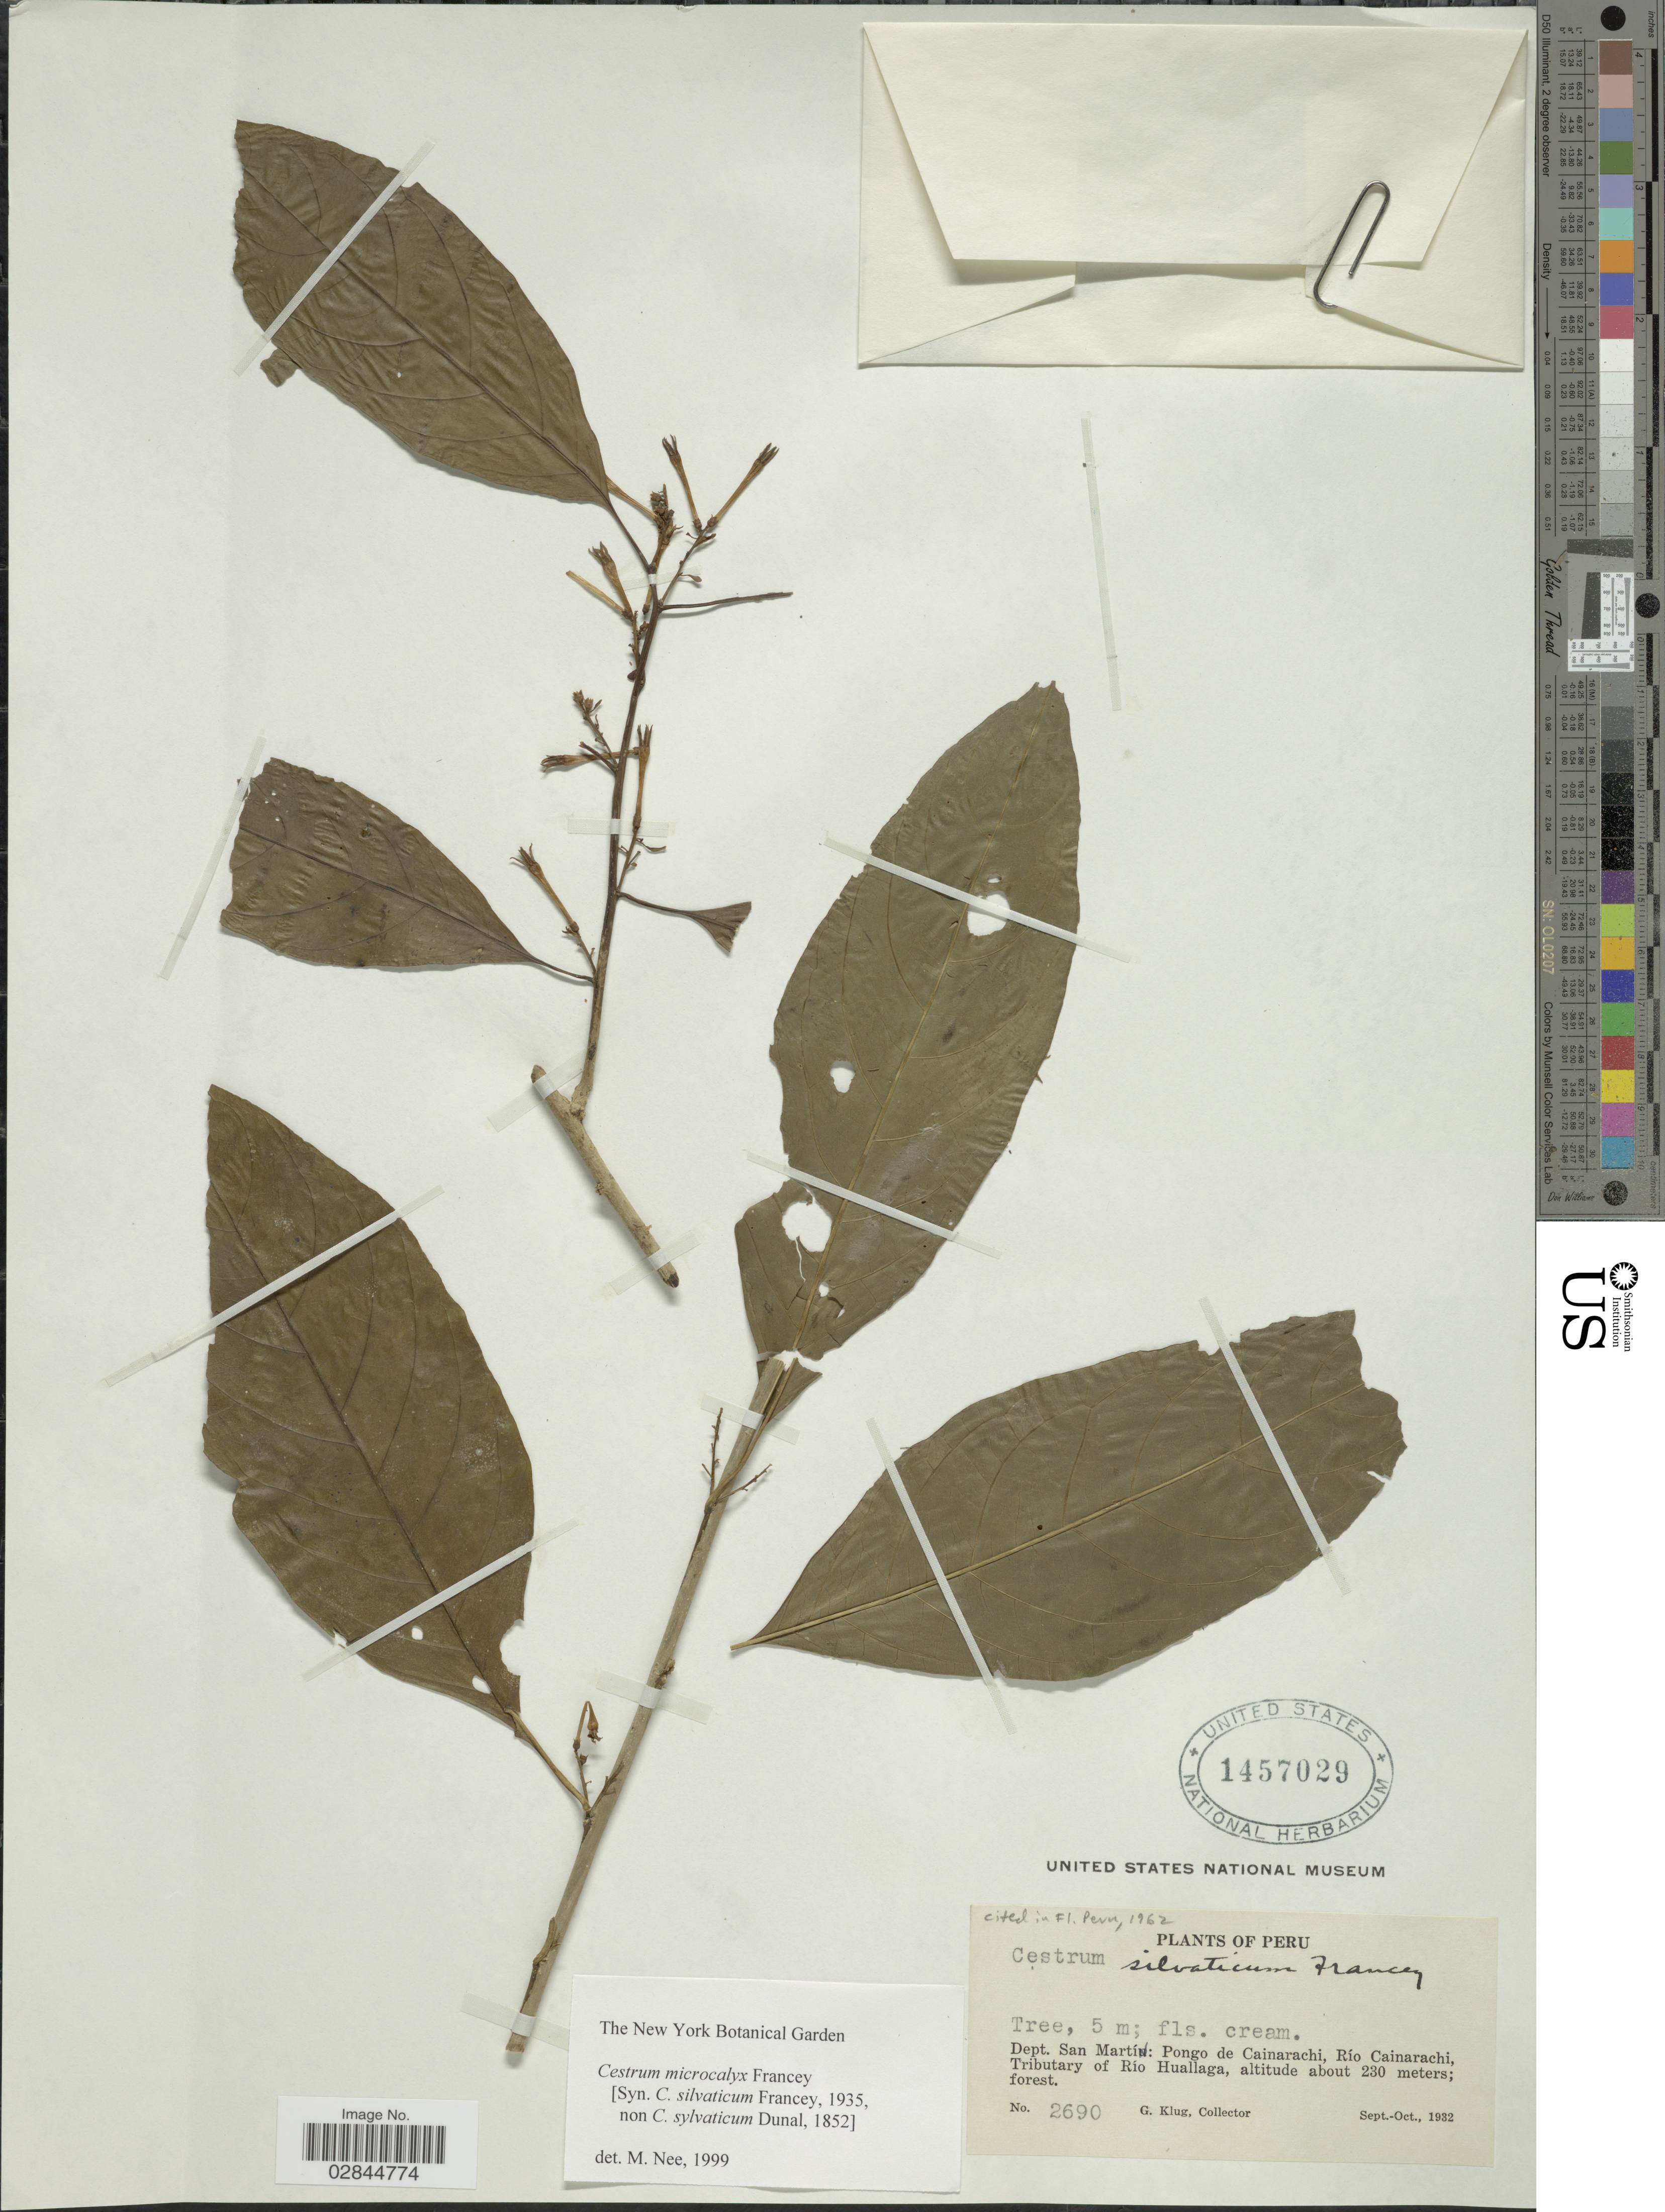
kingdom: Plantae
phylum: Tracheophyta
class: Magnoliopsida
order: Solanales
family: Solanaceae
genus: Cestrum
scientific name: Cestrum microcalyx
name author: Francey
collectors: G. Klug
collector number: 2690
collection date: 1932-09/1932-10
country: Peru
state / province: San Martín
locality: Dept. San Martín: Pongo de Cainarachi, Río Cainarachi, Tributary of Río Huallaga.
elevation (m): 230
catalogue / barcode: US 1457029